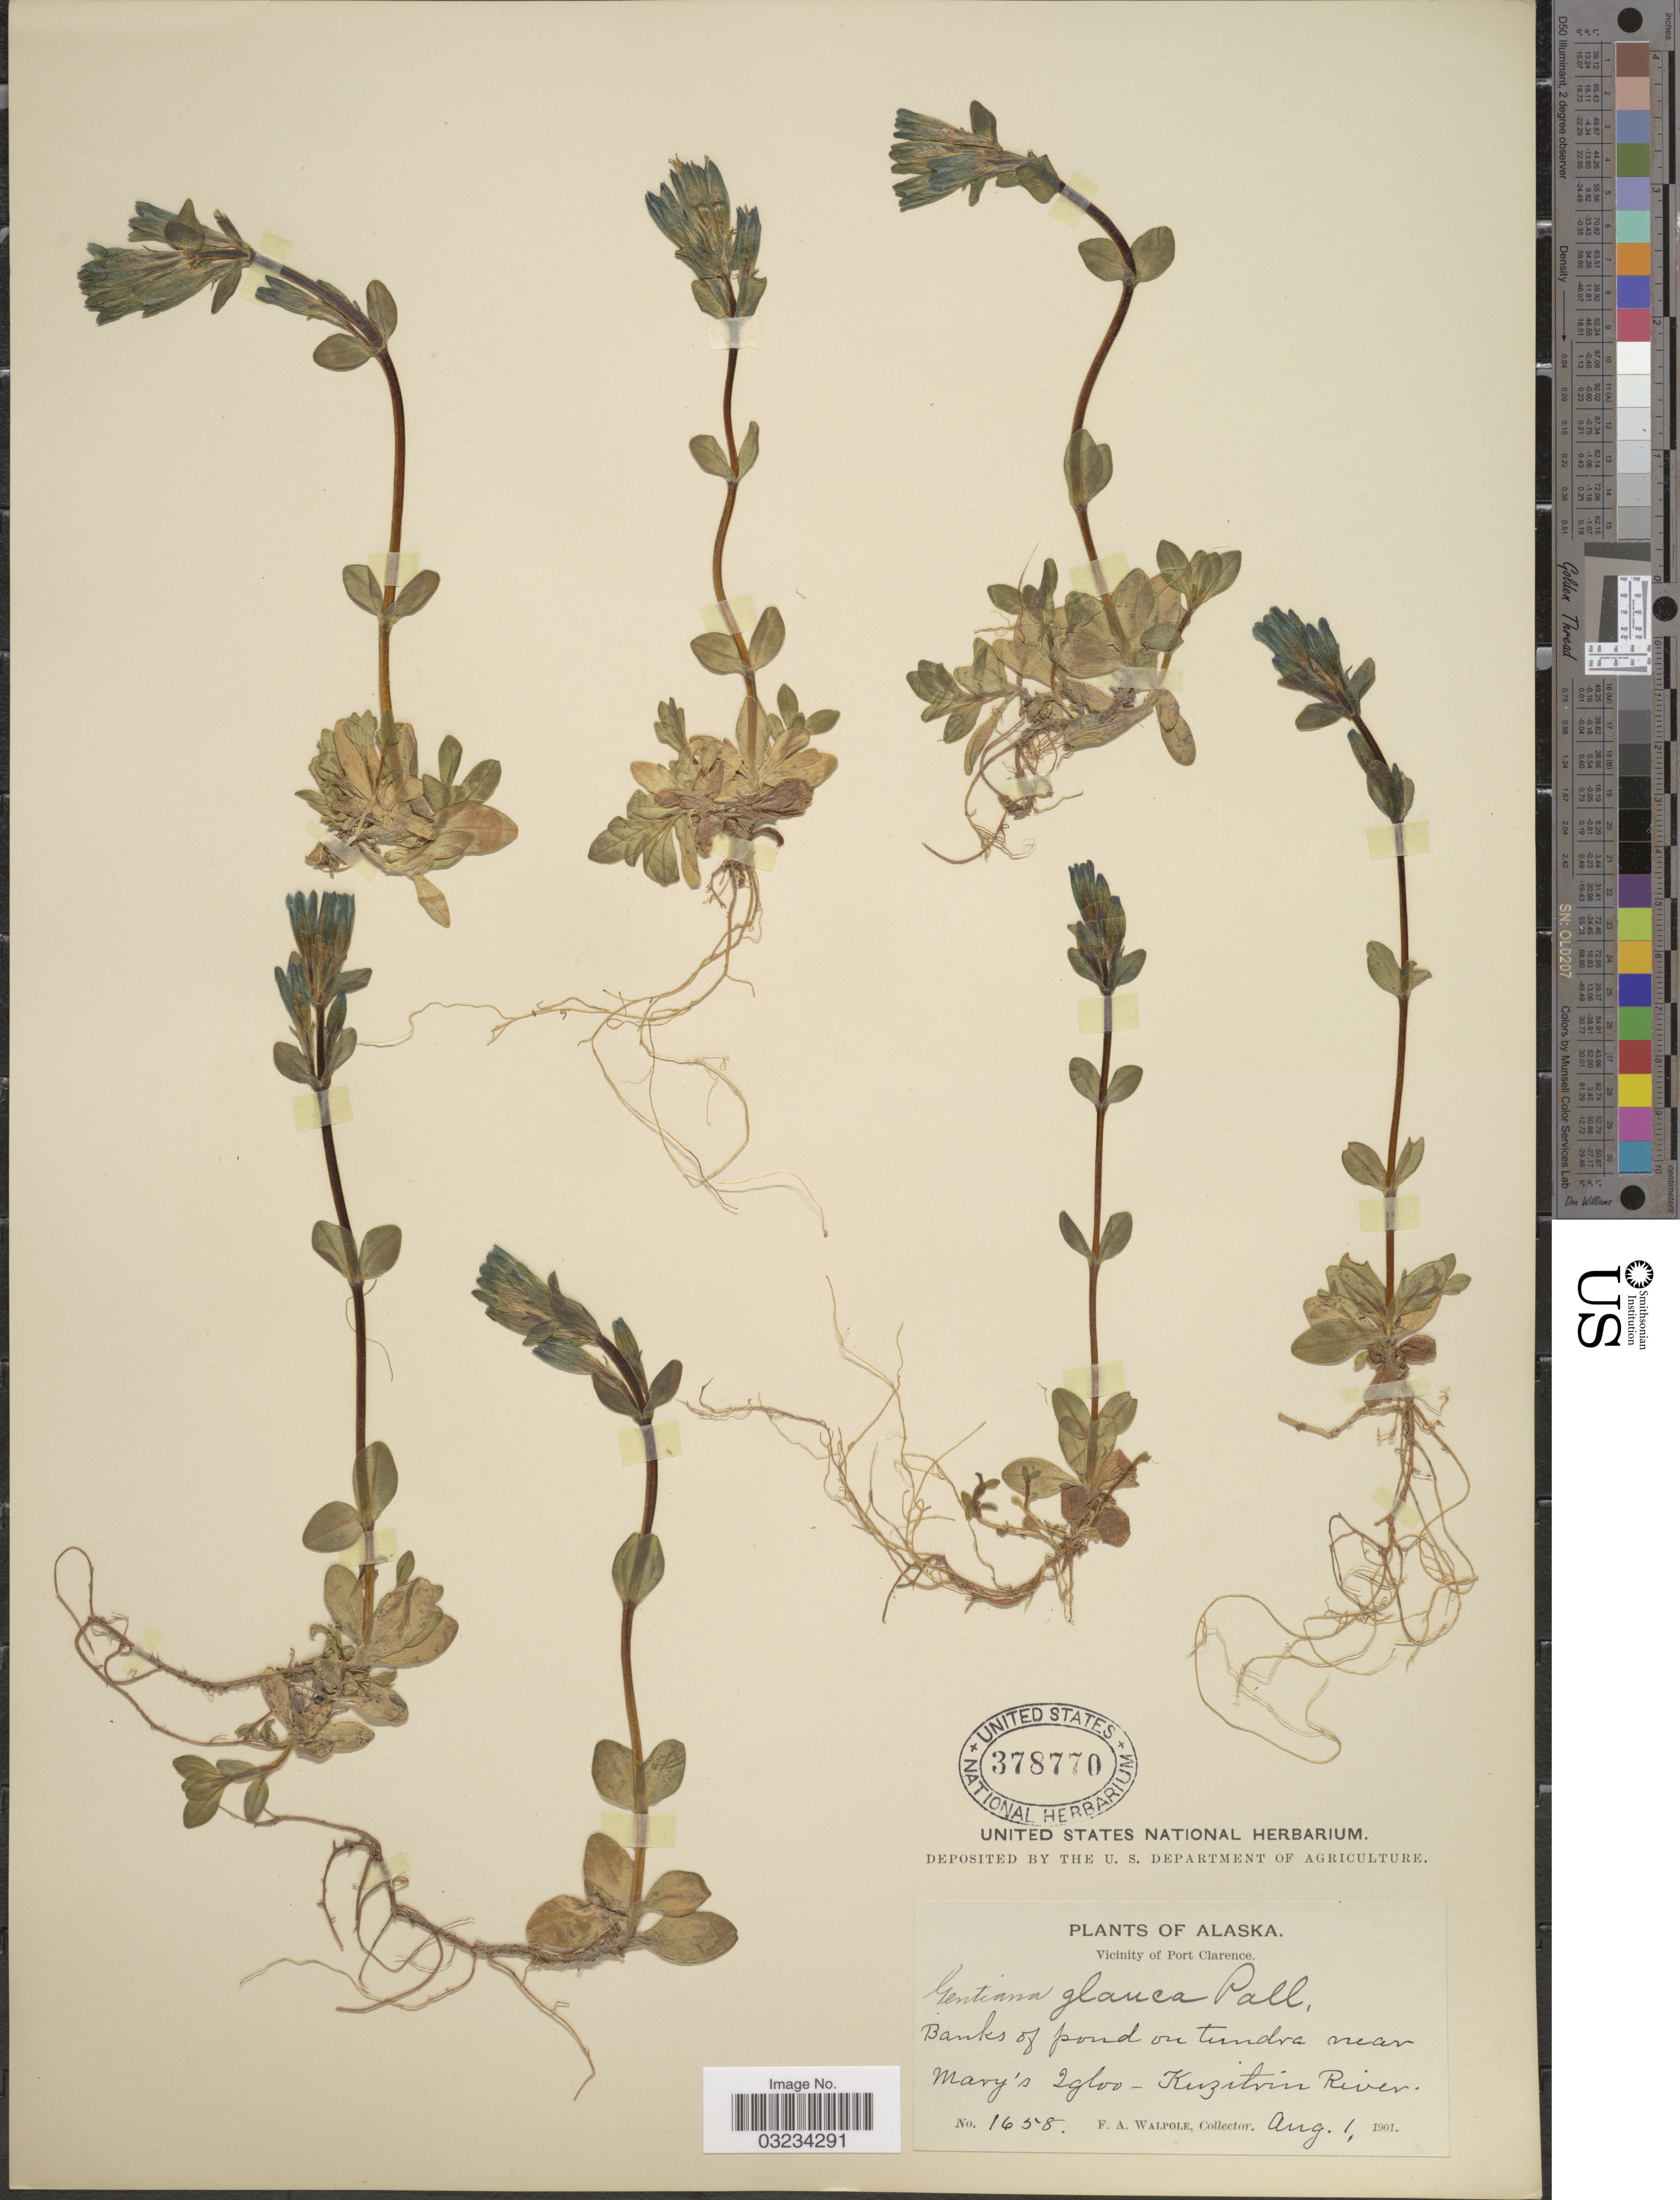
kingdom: Plantae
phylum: Tracheophyta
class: Magnoliopsida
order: Gentianales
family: Gentianaceae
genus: Gentiana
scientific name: Gentiana glauca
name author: Pall.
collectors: F. Walpole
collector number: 1658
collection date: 1901-08-01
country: United States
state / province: Alaska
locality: Vicinity of Port Clarence. Banks of pond on tundra near Mary's Igloo-Kuzitrin River.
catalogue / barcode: US 378770